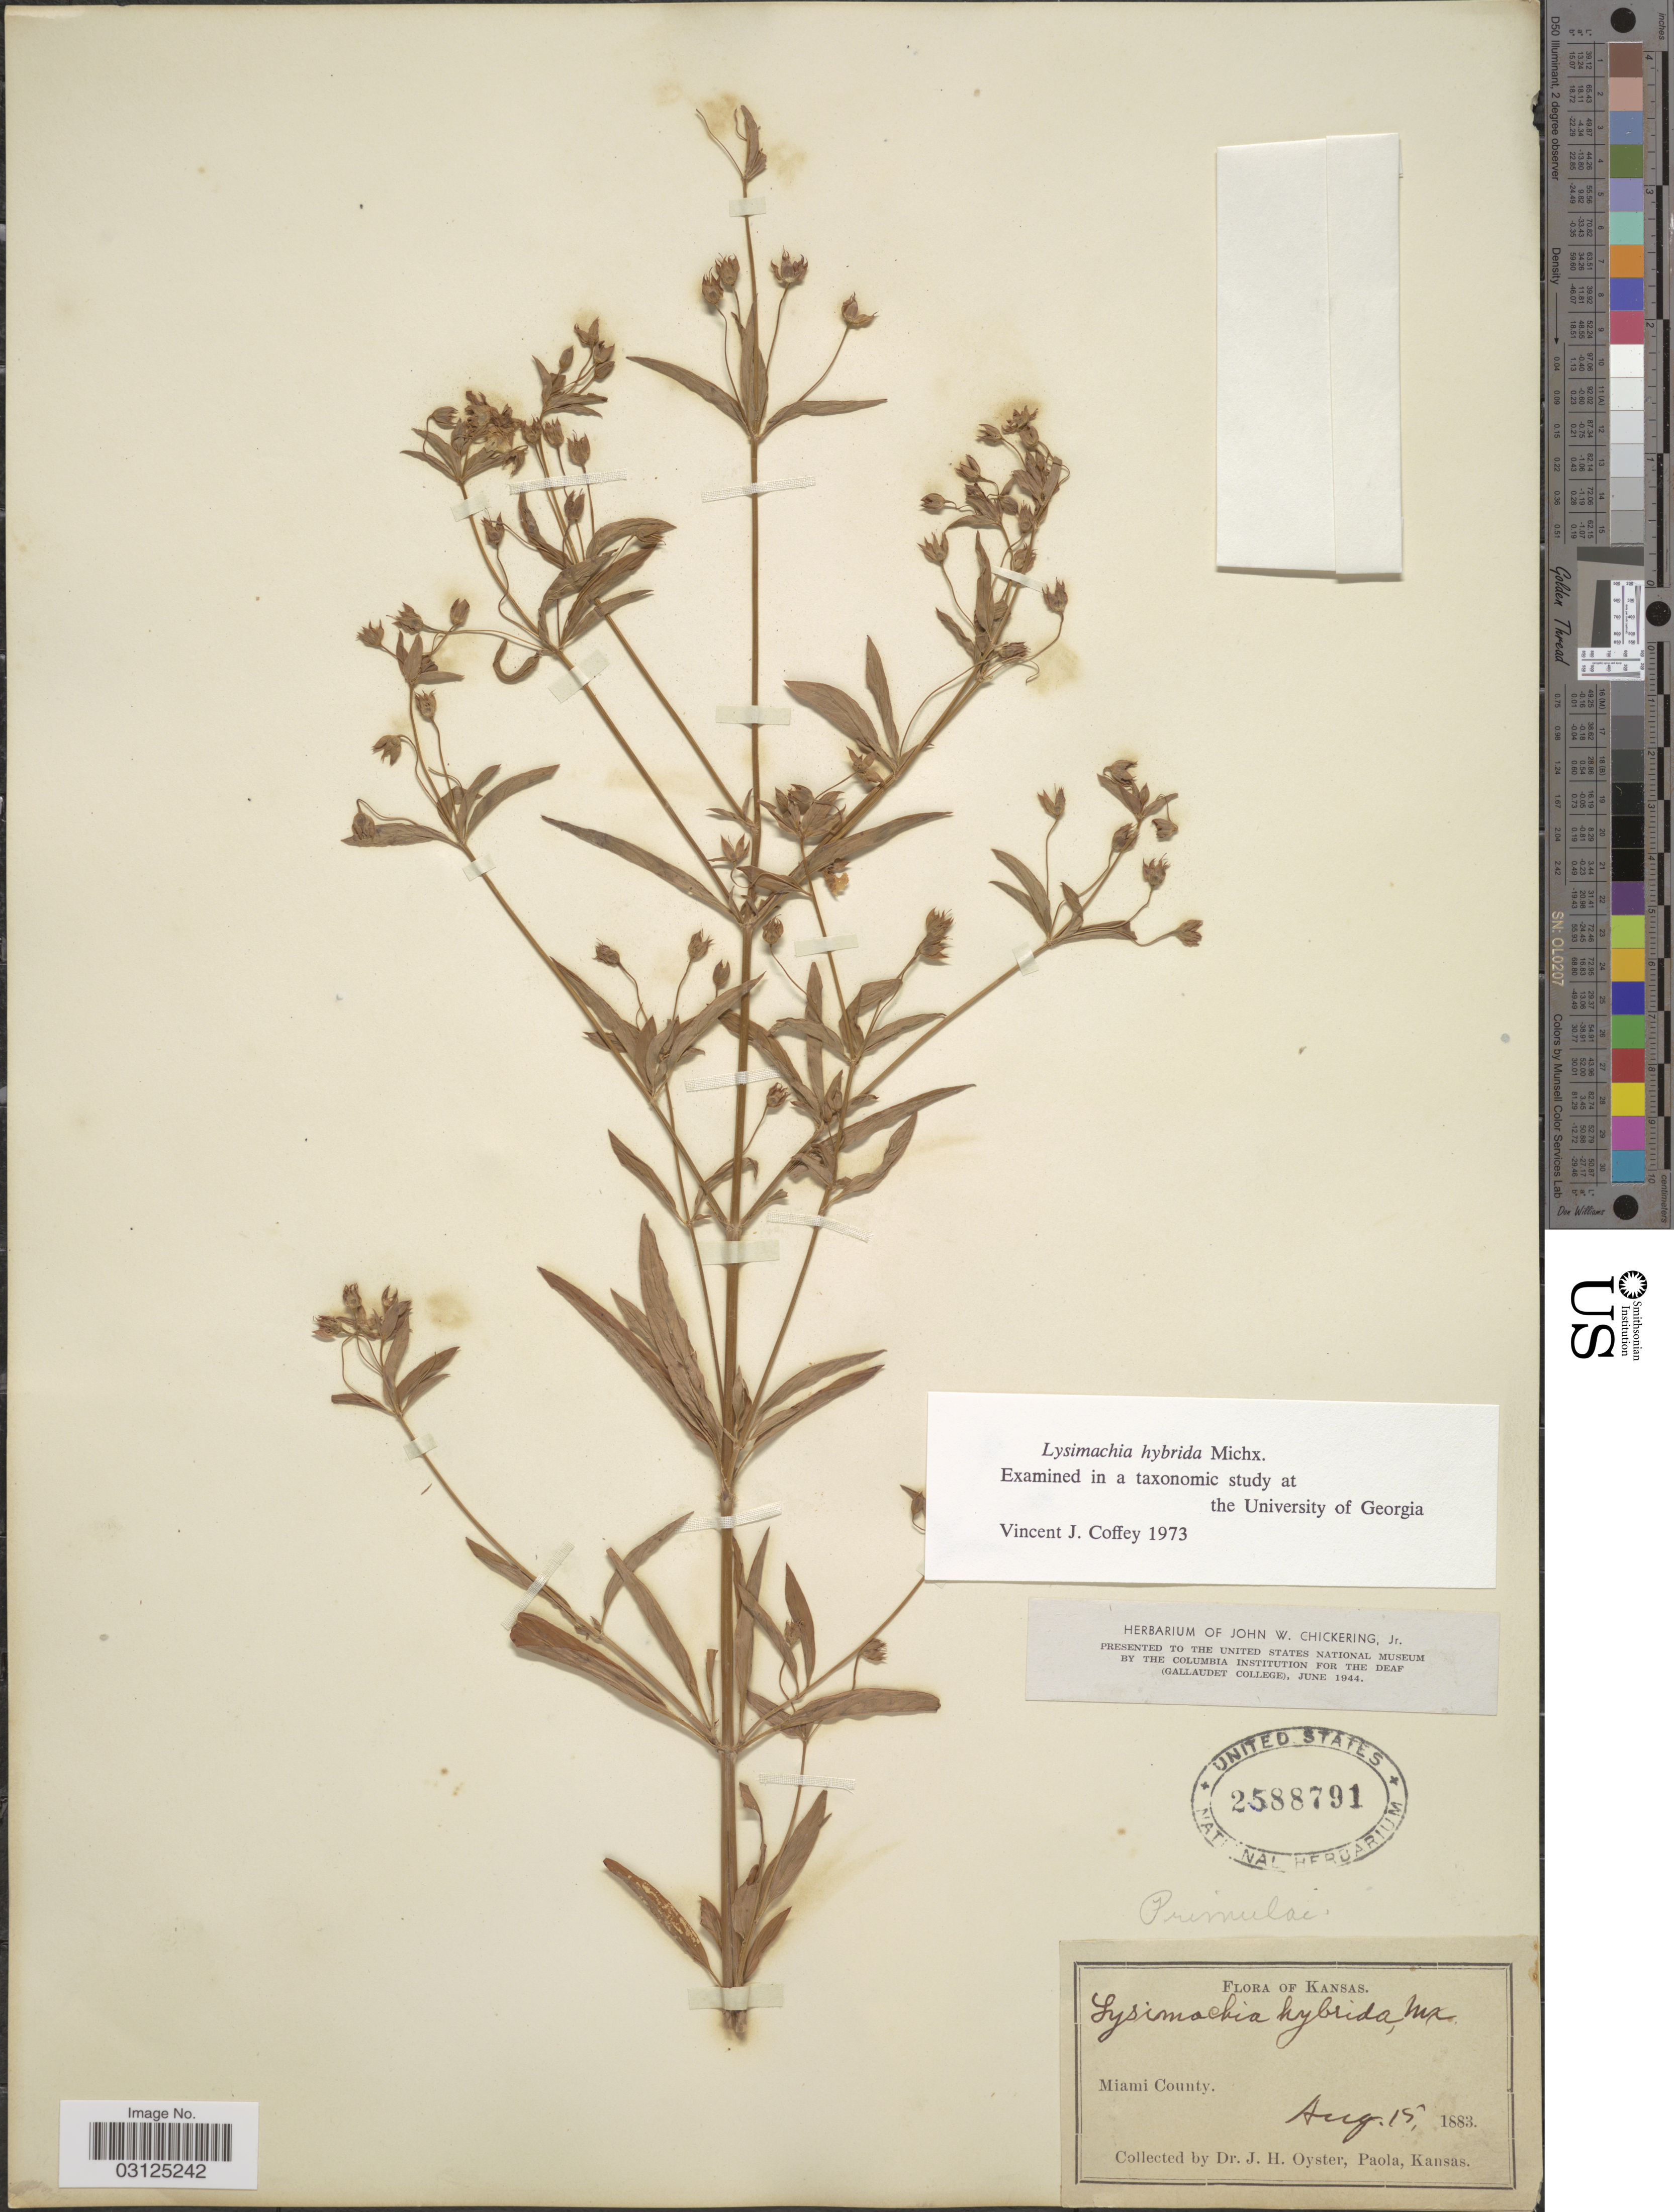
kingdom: Plantae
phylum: Tracheophyta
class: Magnoliopsida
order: Ericales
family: Primulaceae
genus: Lysimachia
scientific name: Lysimachia hybrida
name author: Michx.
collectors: J. H. Oyster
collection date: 1883-08-15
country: United States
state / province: Kansas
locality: Miami County.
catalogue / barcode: US 2588791